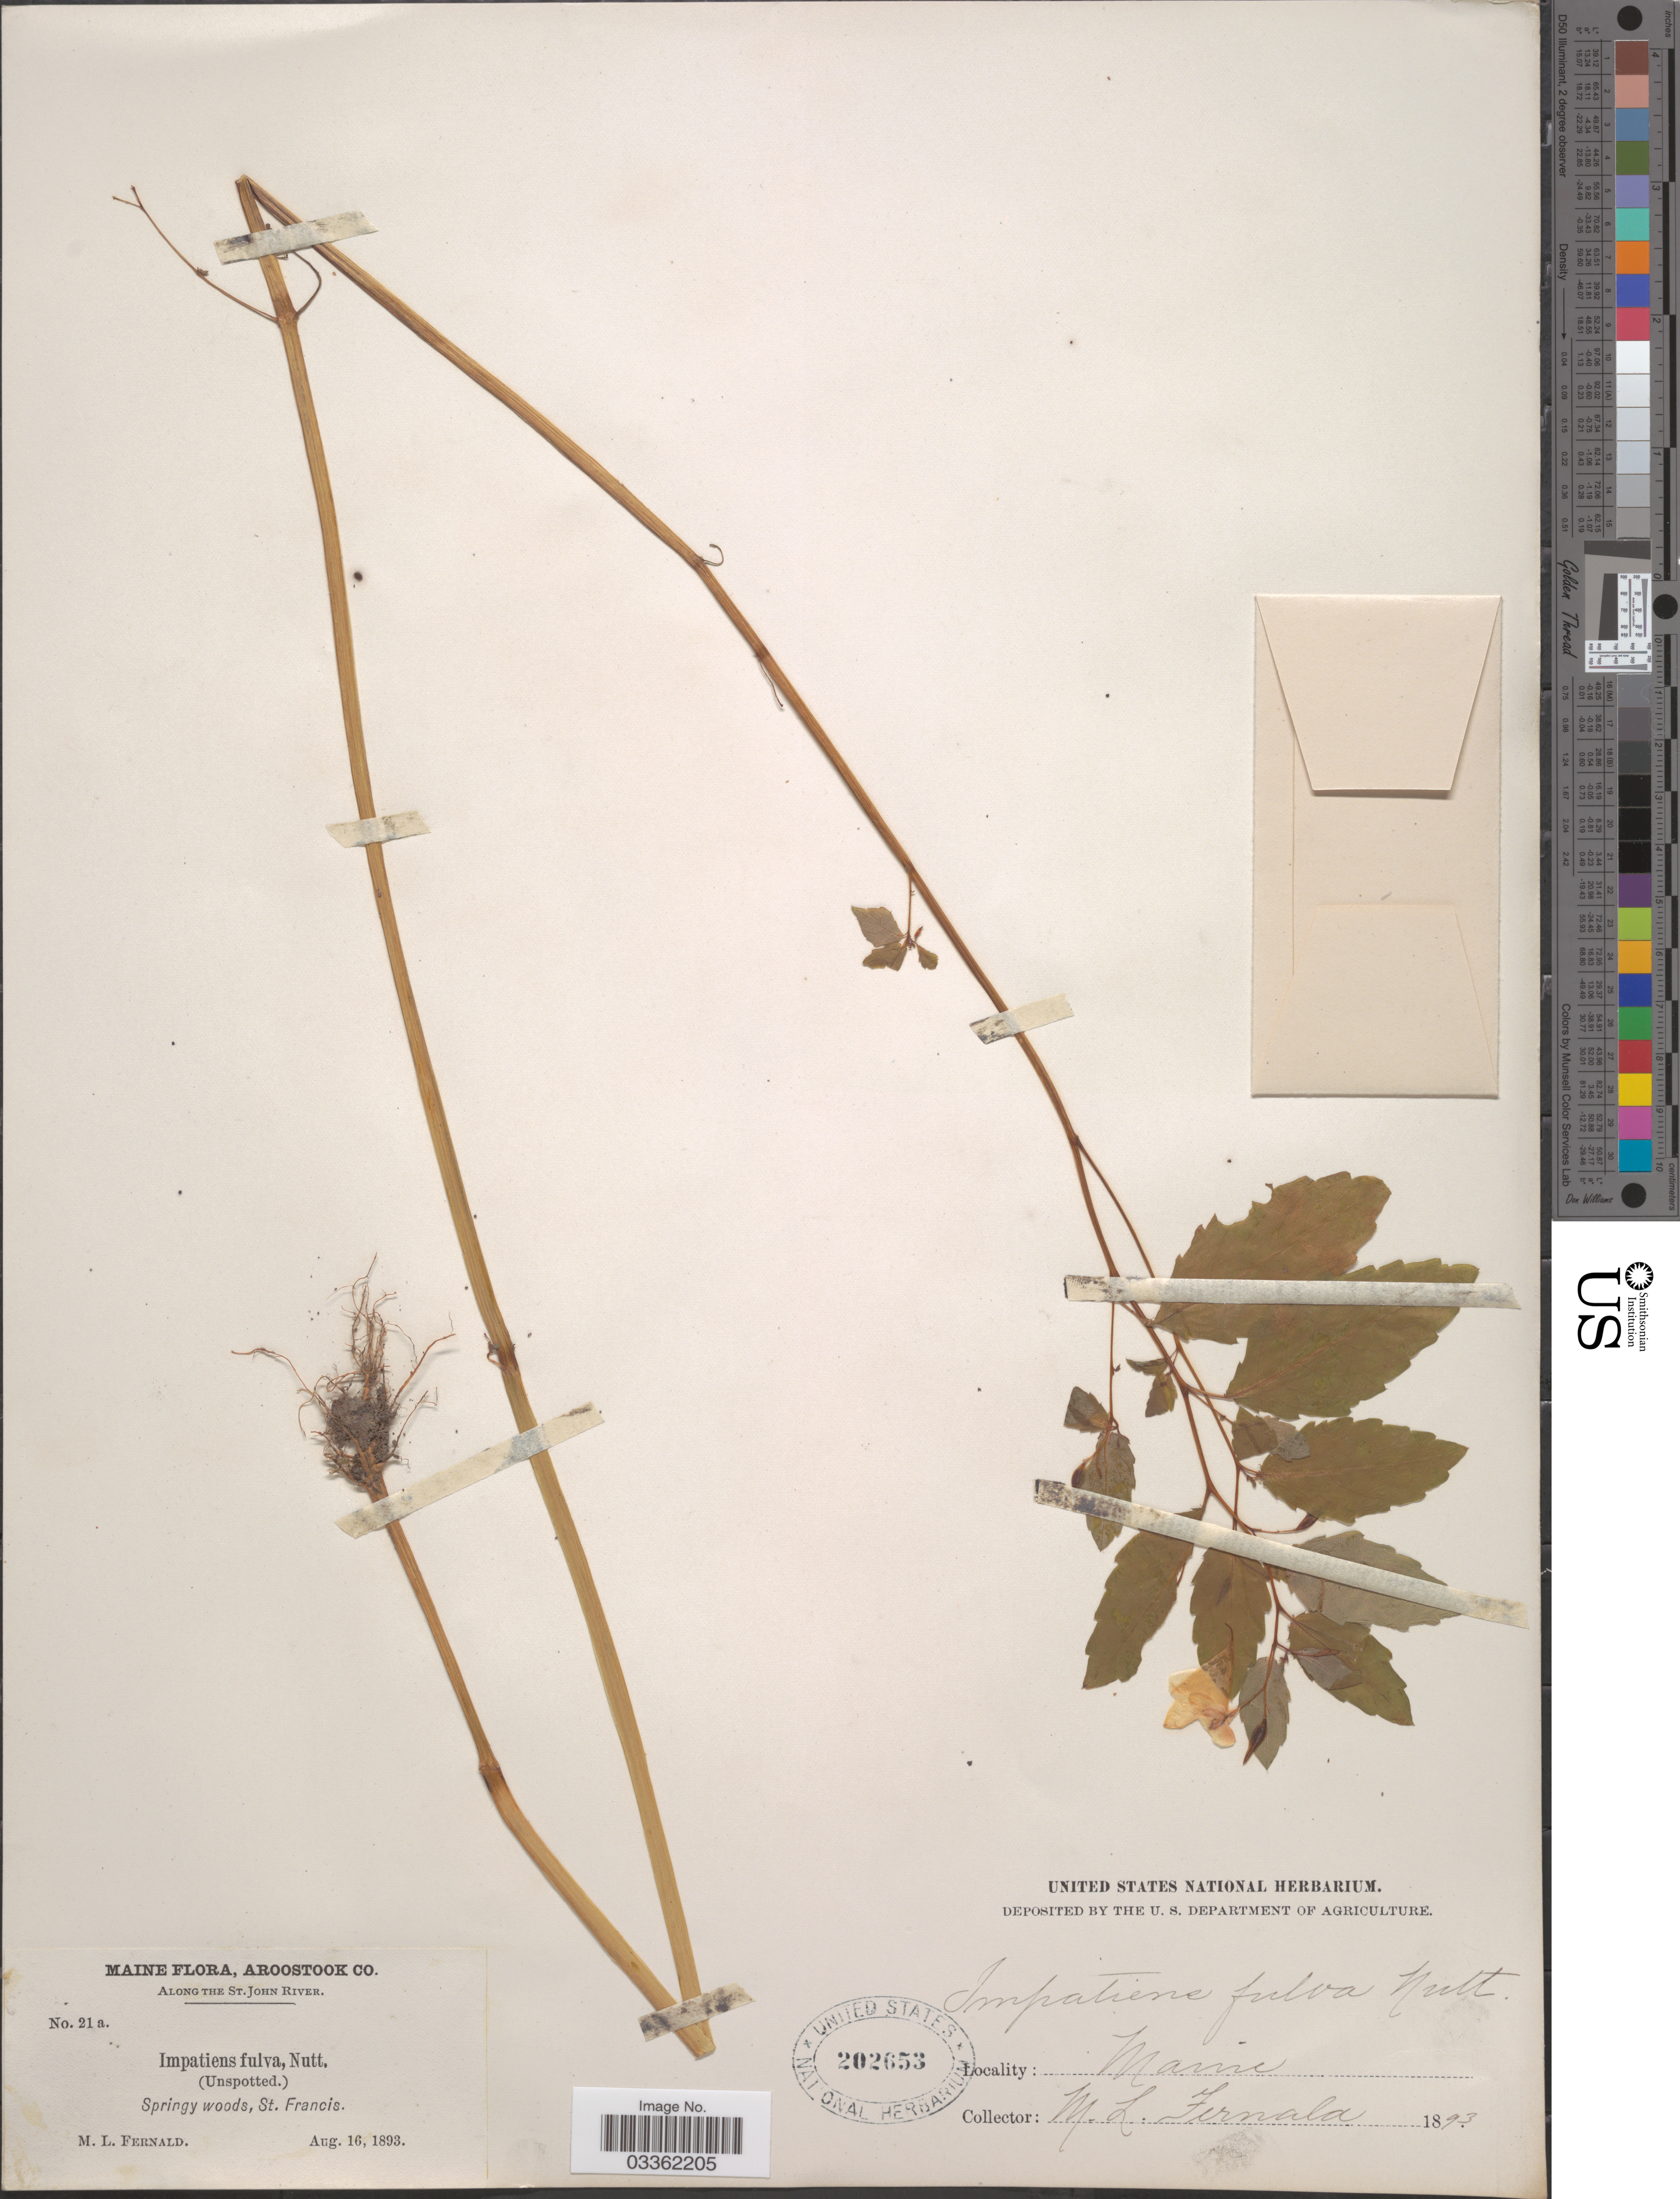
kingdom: Plantae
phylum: Tracheophyta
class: Magnoliopsida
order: Ericales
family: Balsaminaceae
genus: Impatiens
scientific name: Impatiens capensis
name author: Meerb.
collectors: M. L. Fernald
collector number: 21a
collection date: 1893-08-16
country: United States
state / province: Maine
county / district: Aroostook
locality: Along the St. John River, Springy woods, St. Francis.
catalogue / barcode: US 202653